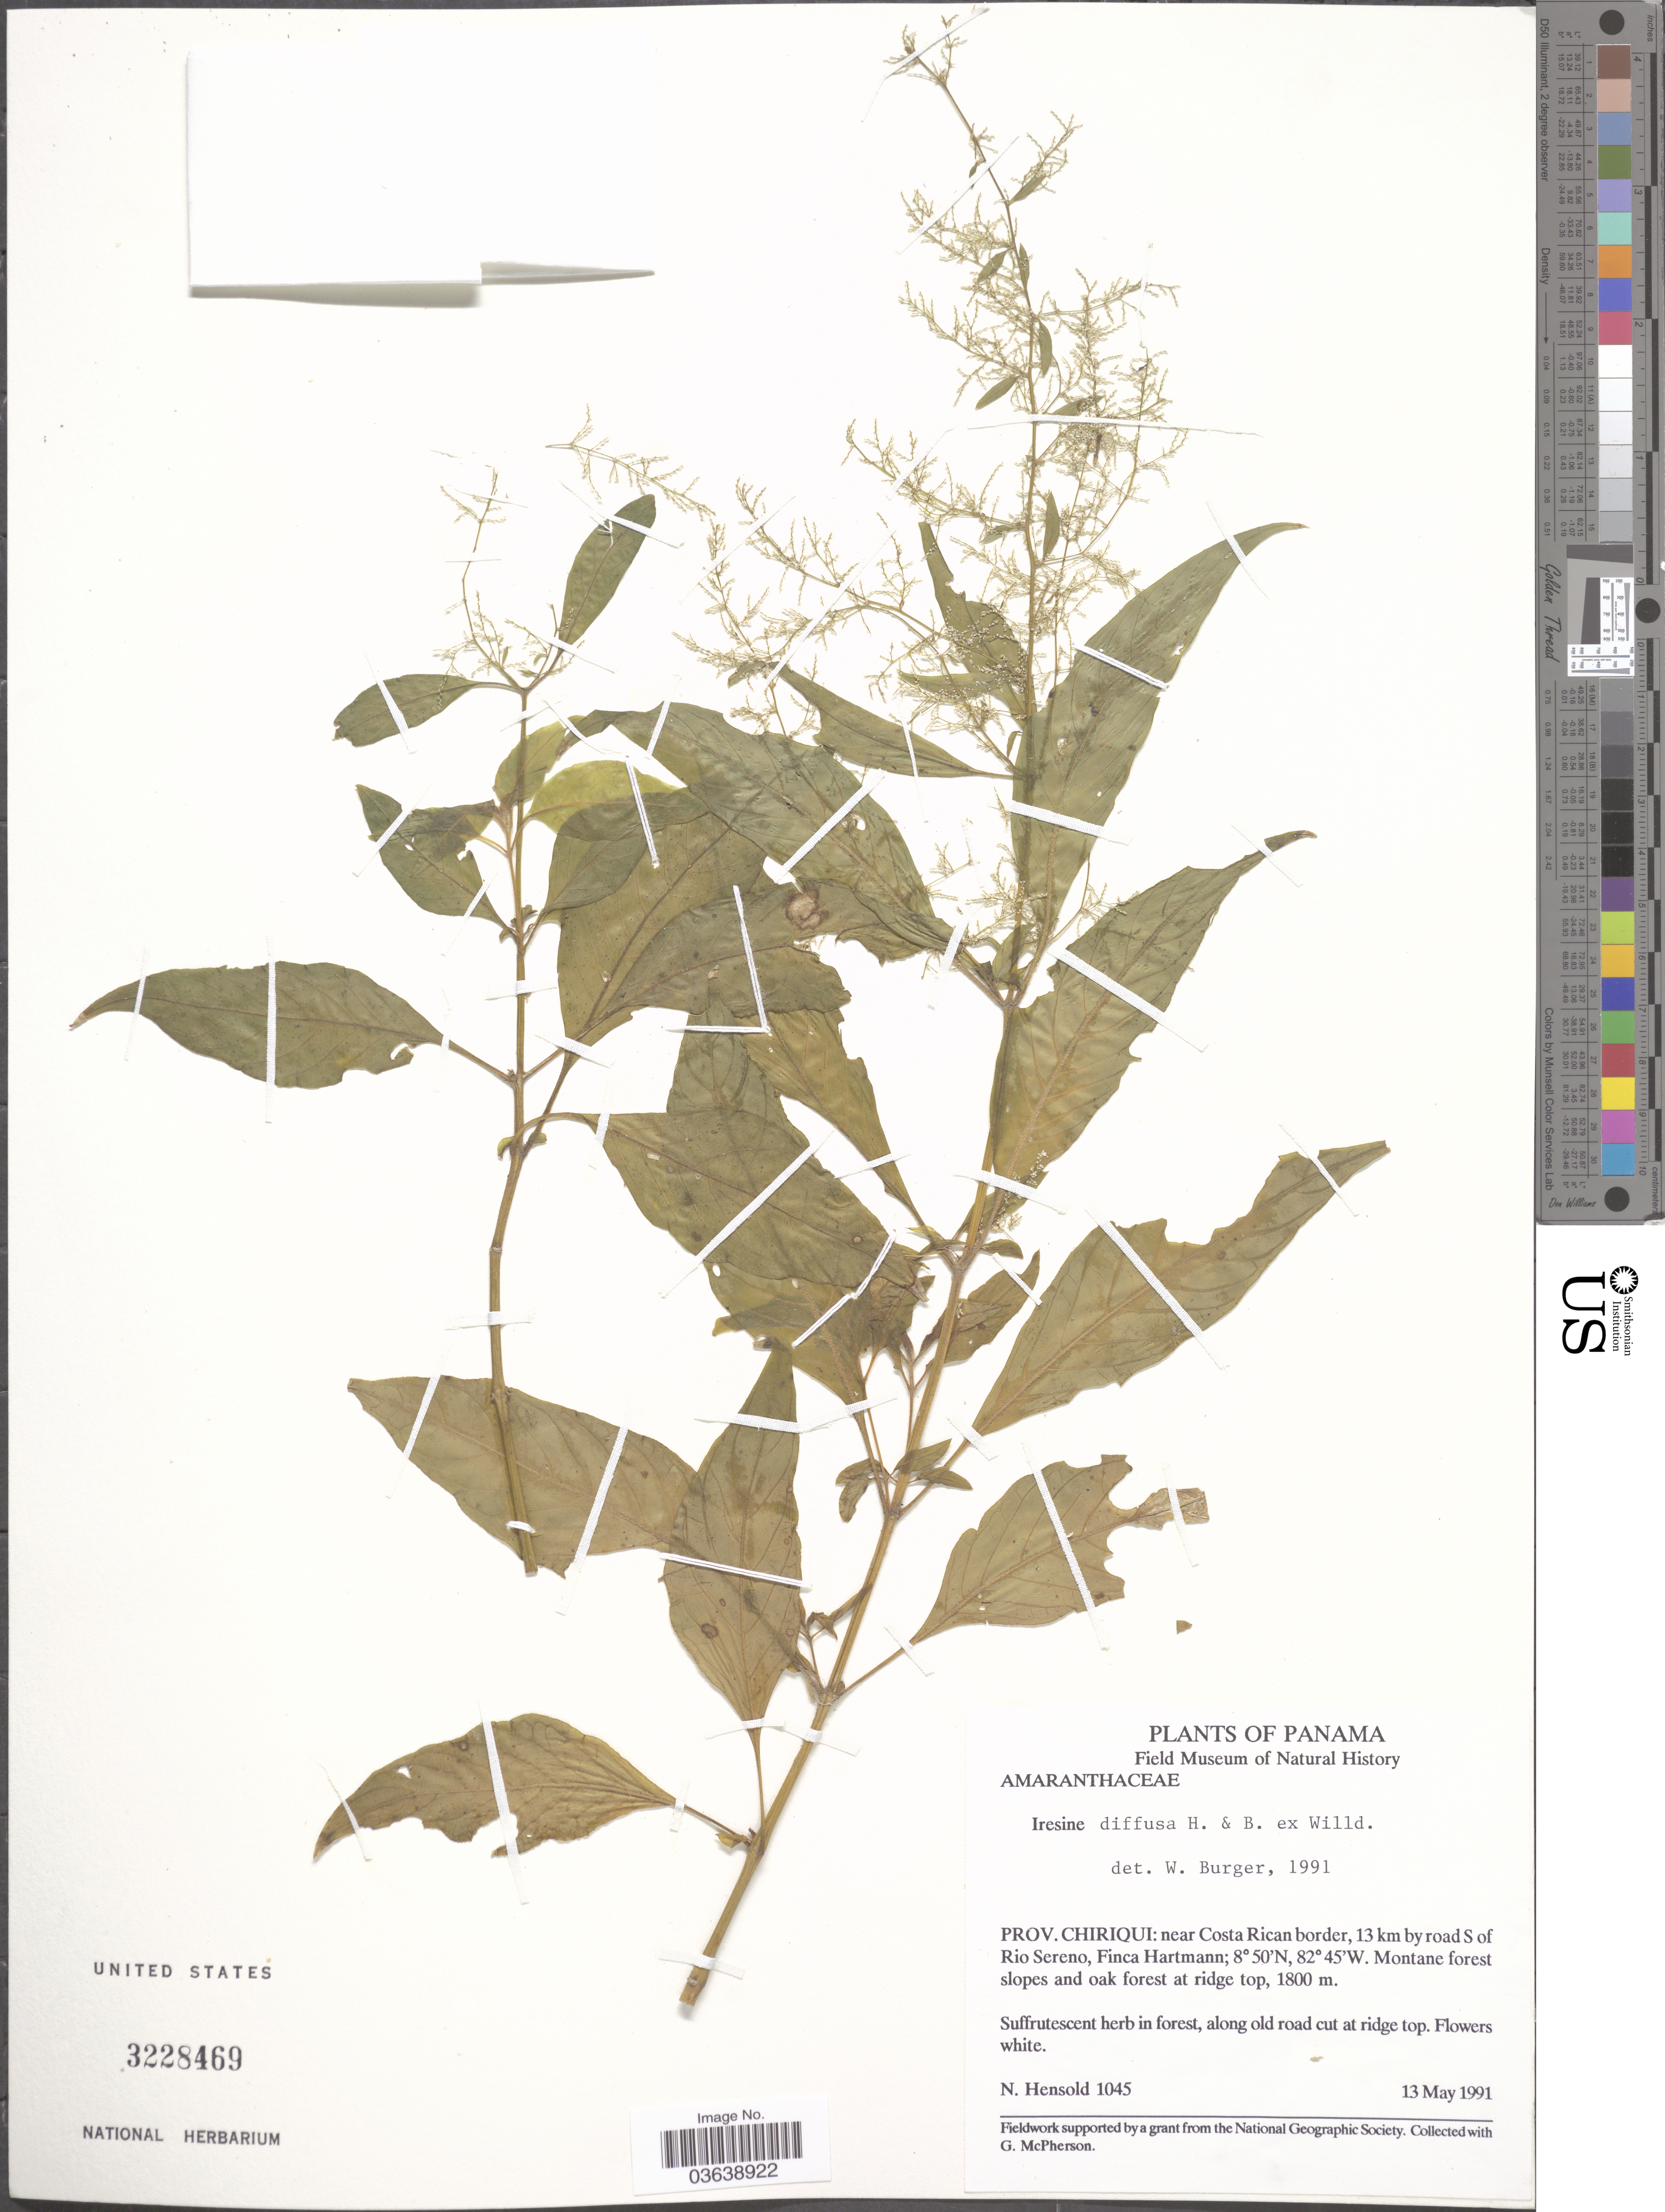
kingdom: Plantae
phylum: Tracheophyta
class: Magnoliopsida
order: Caryophyllales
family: Amaranthaceae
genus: Iresine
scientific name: Iresine celosia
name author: L.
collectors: N. Hensold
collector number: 1045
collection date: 1991-05-13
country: Panama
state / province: Chiriqui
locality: Near Costa Rican border, 13 km by road S of Rio Sereno, Finca Hartmann.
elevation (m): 1800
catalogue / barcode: US 3228469